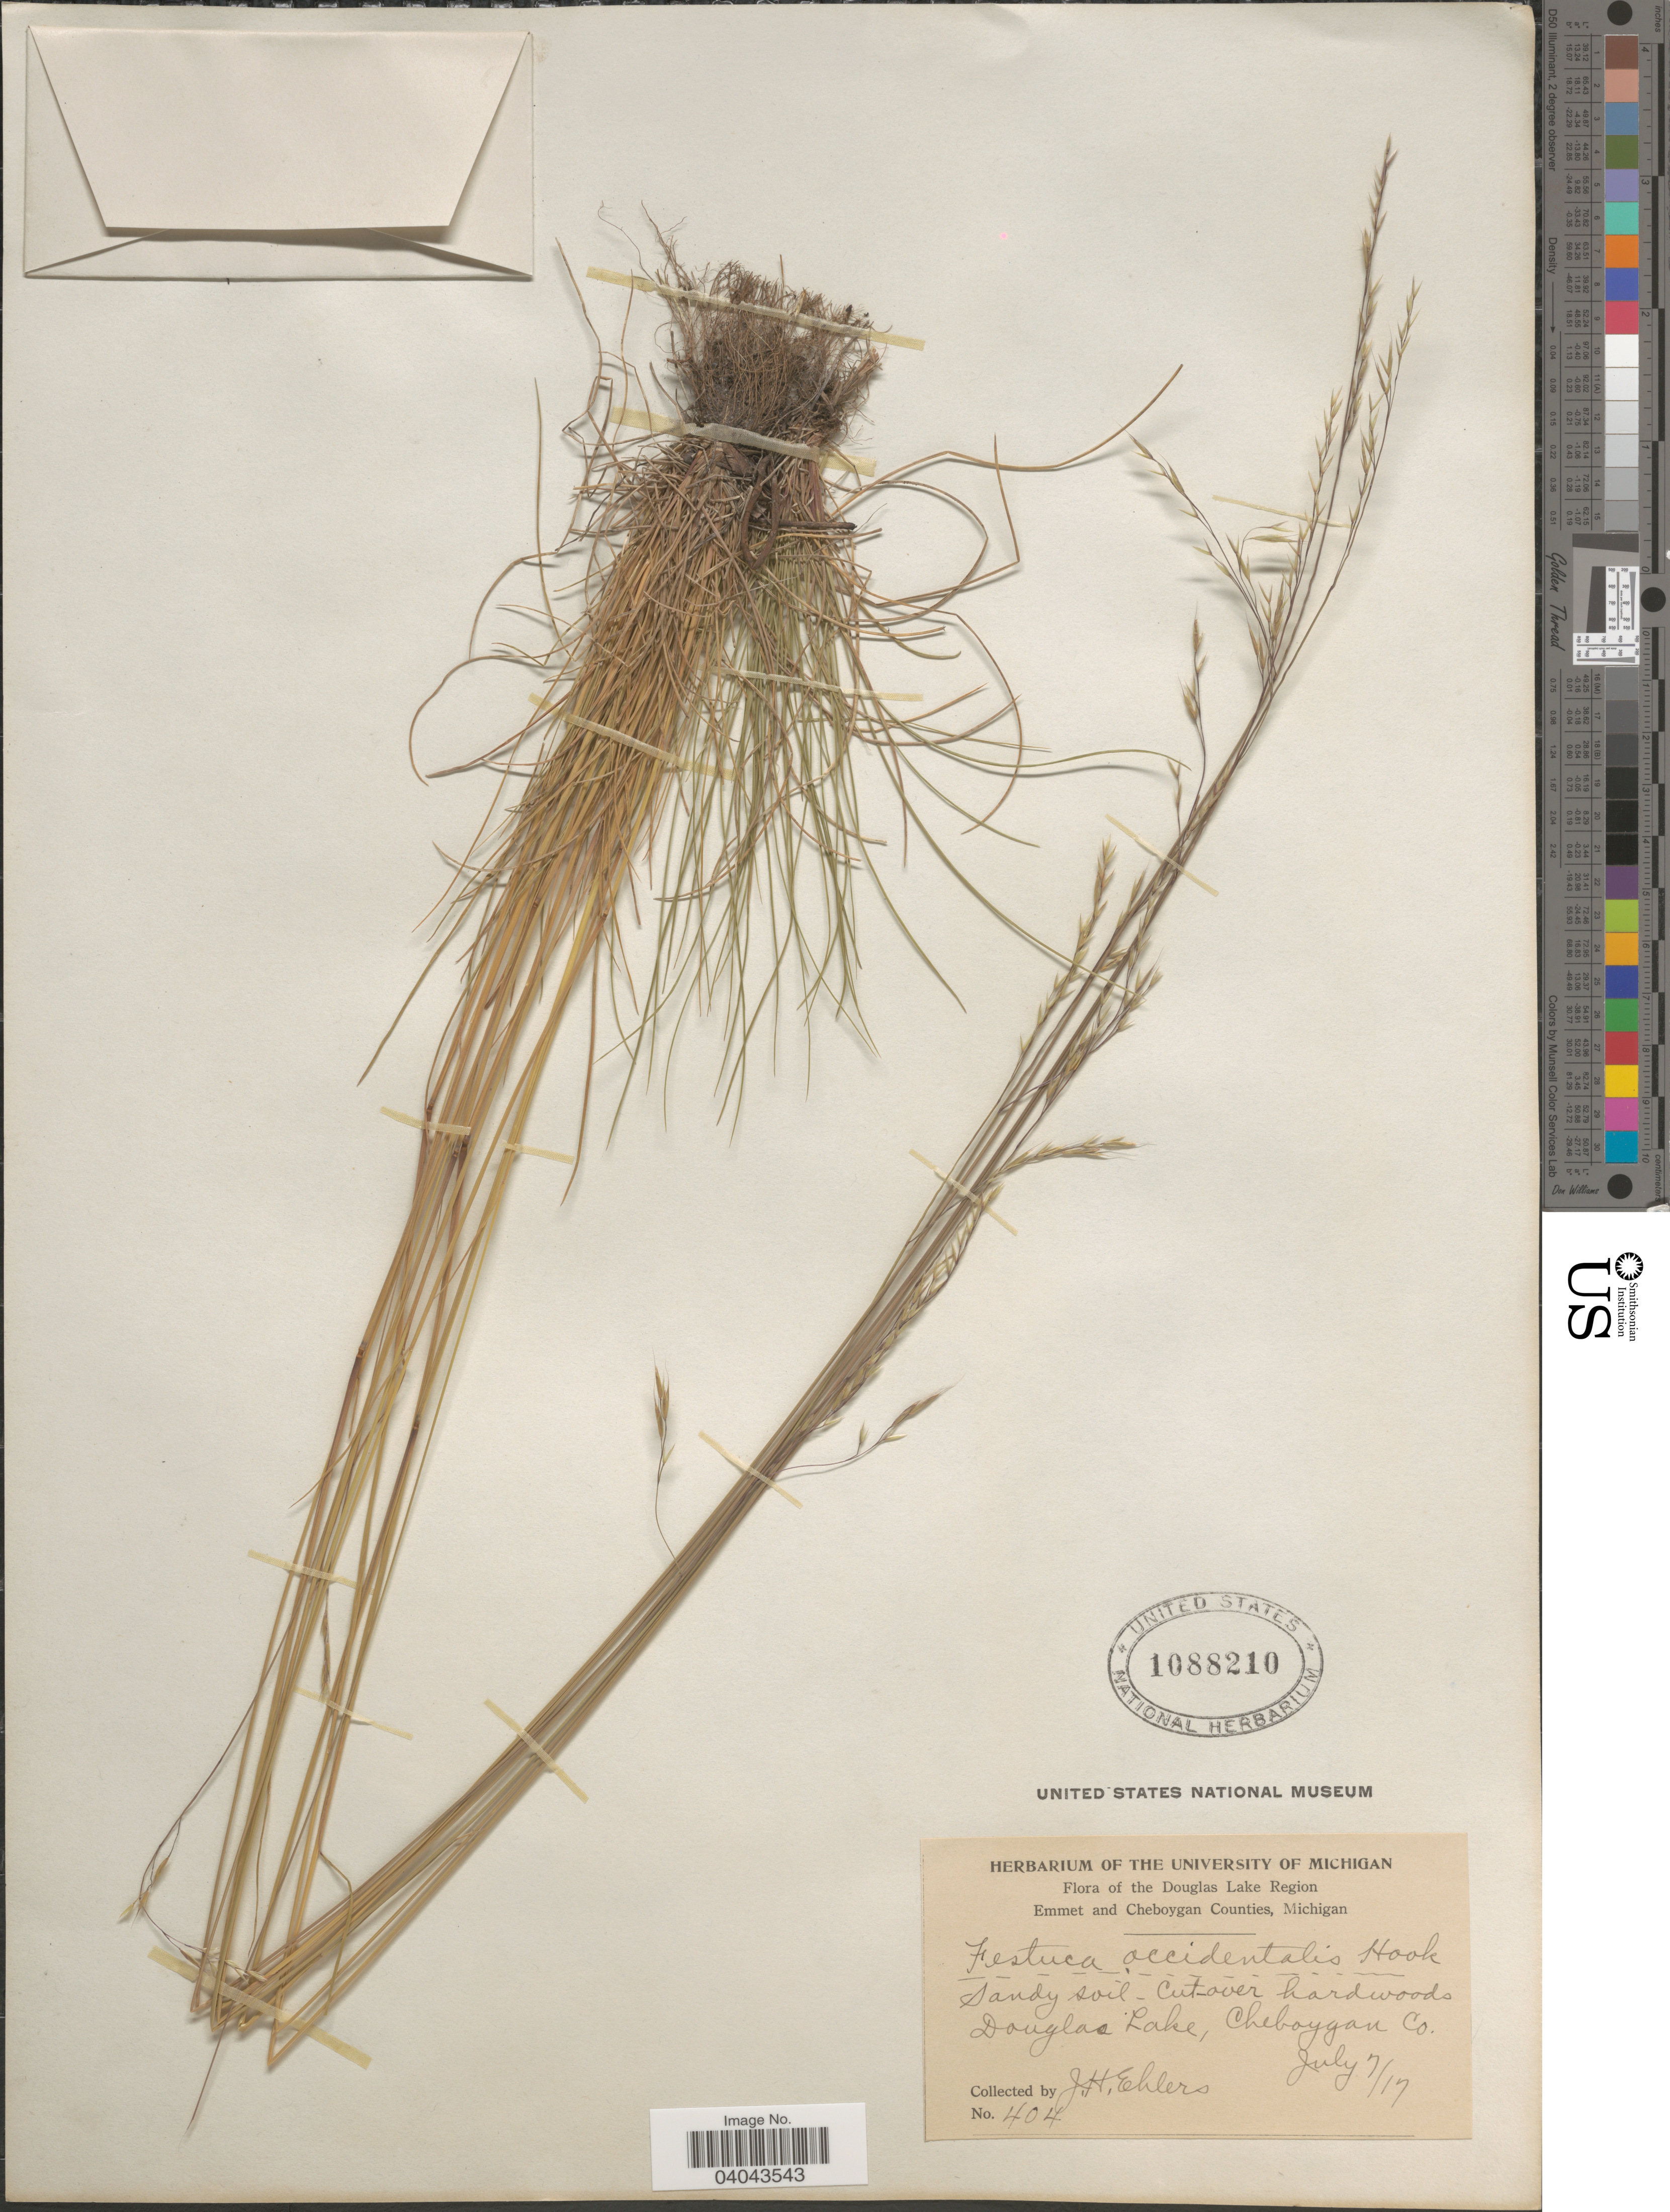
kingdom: Plantae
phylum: Tracheophyta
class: Liliopsida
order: Poales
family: Poaceae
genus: Festuca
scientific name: Festuca occidentalis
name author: Hook.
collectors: J. H. Ehlers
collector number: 404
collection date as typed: Transcribed d/m/y: 7/7/17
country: United States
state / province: Michigan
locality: Douglas Lake Region. Cut-over hardwoods Douglas Lake, Cheboygan Co.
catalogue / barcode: US 1088210